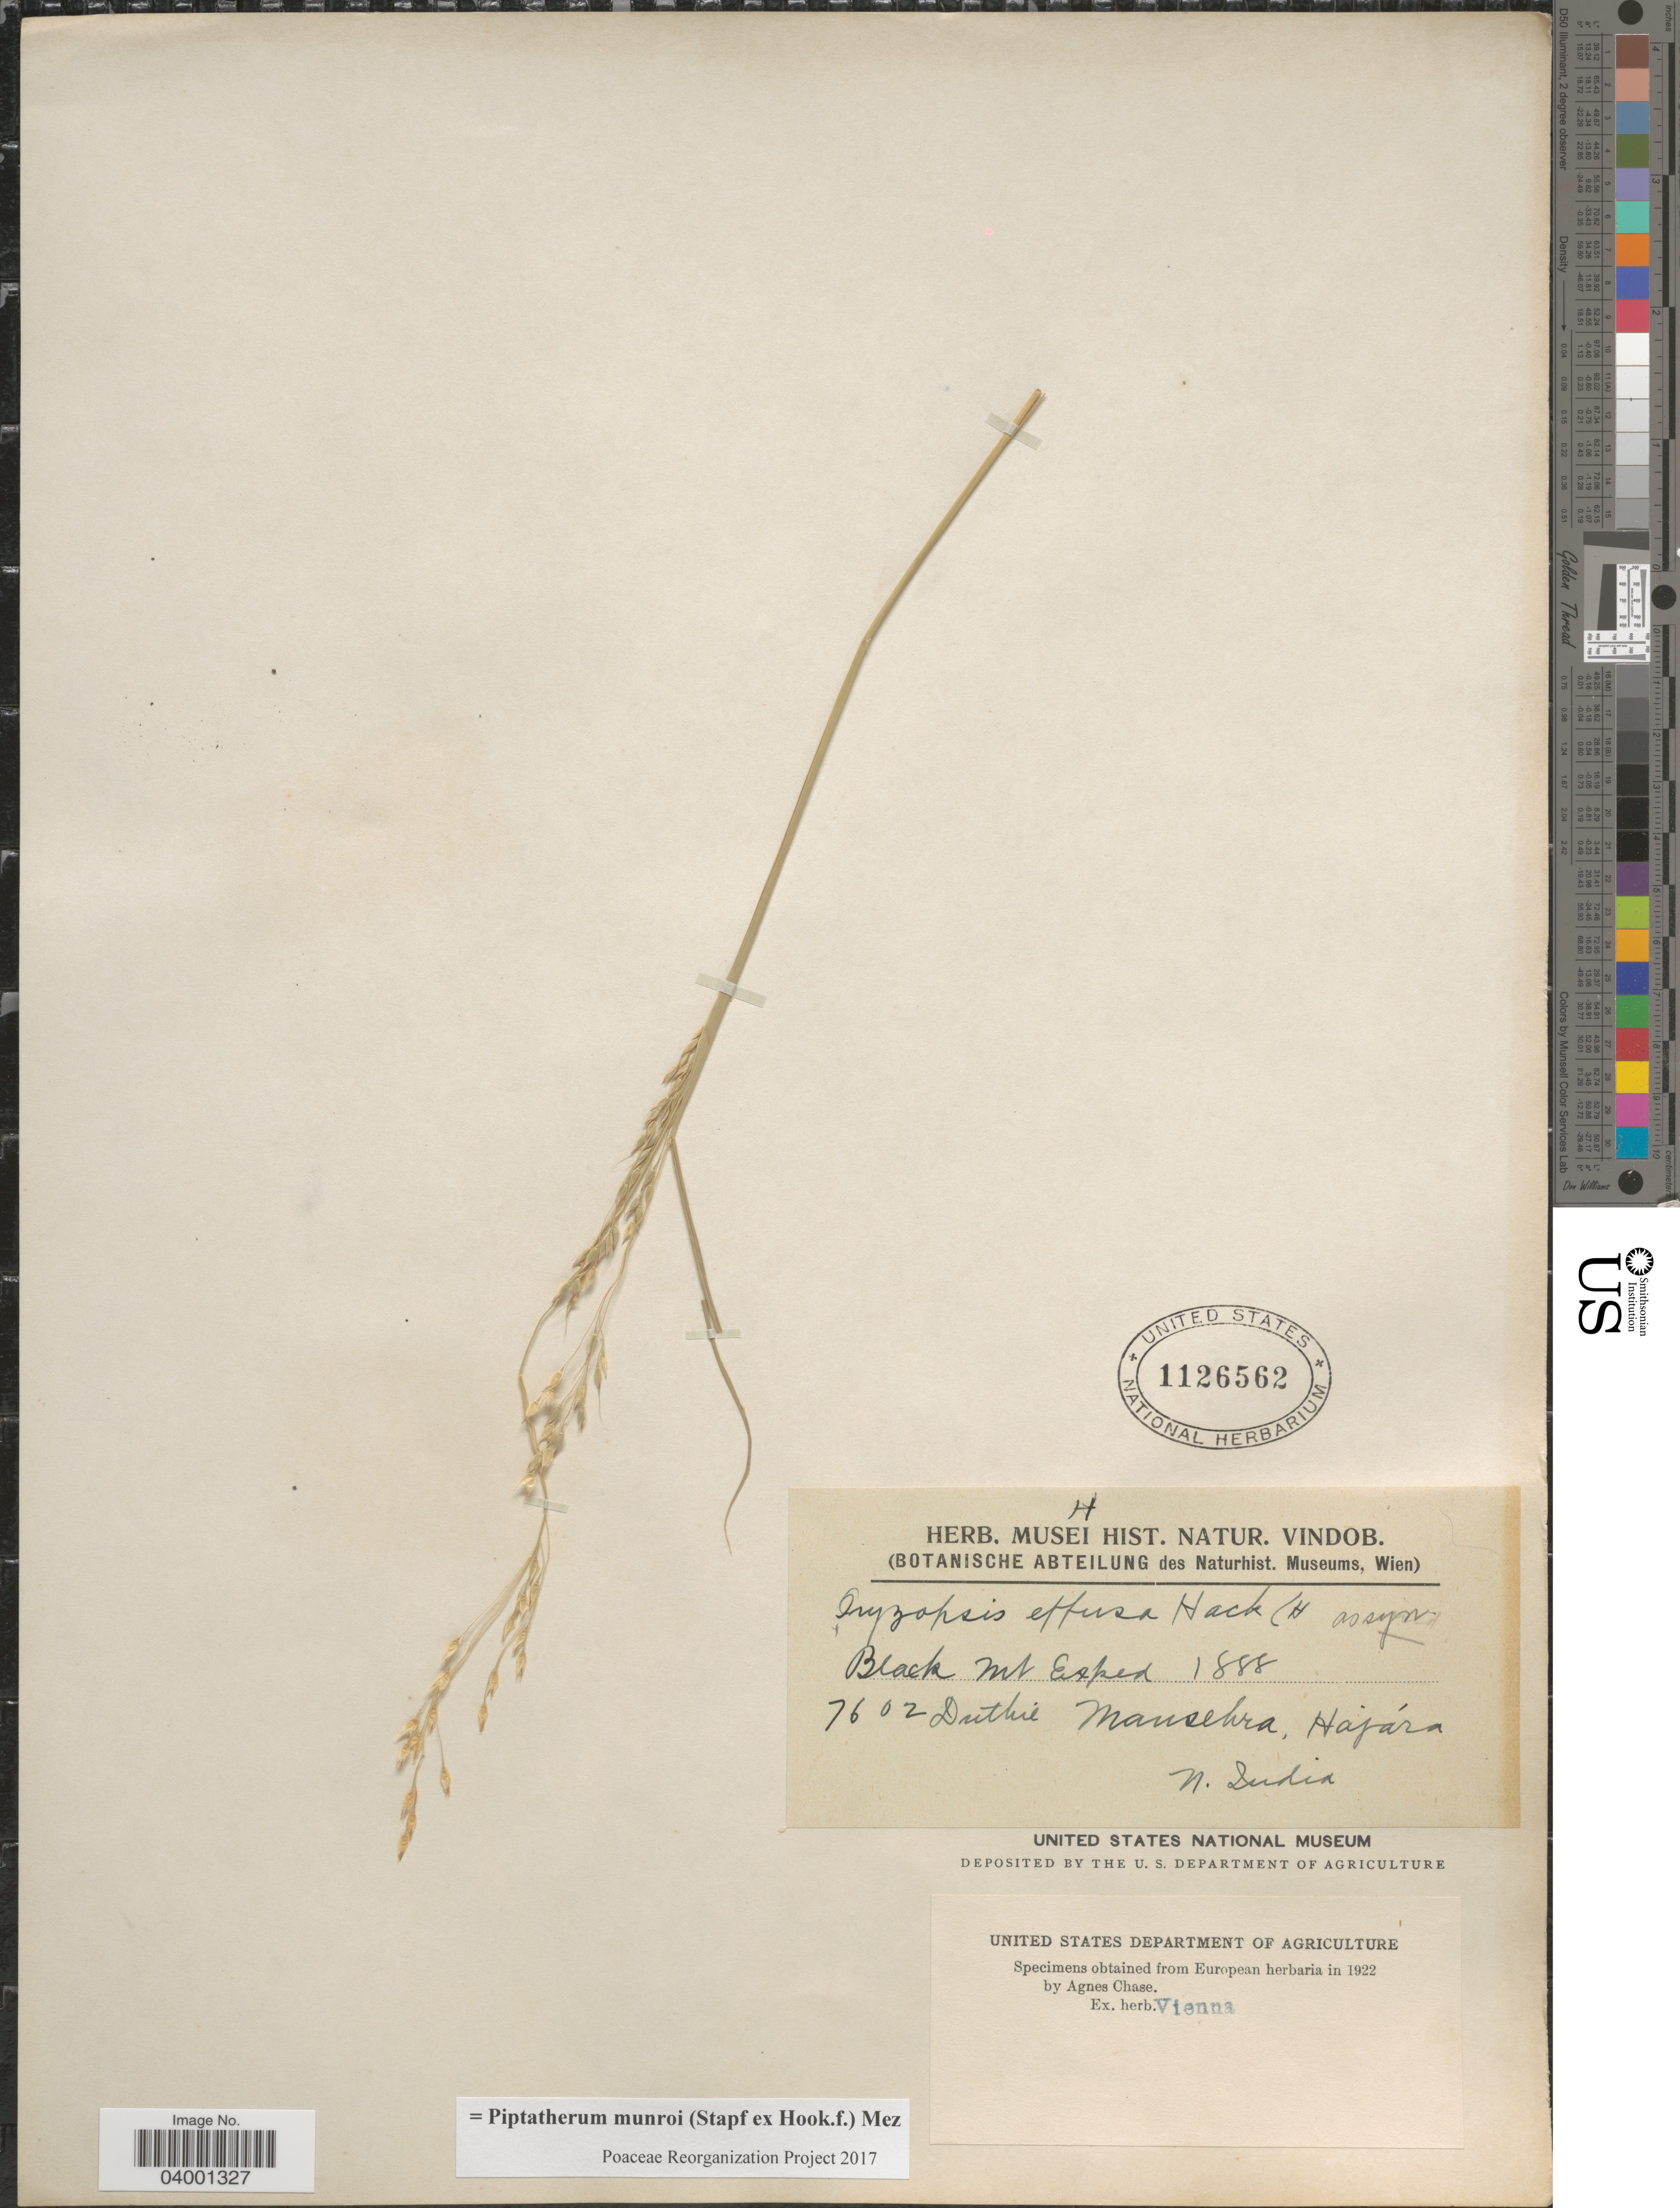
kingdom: Plantae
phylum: Tracheophyta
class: Liliopsida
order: Poales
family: Poaceae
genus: Piptatherum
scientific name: Piptatherum munroi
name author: (Stapf) Mez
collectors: Duthie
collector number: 7602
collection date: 1888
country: Pakistan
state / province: Khyber Pakhtunkhwa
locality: Black Mt Exped. Mansehra, Hazára. N. India.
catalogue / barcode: US 1126562